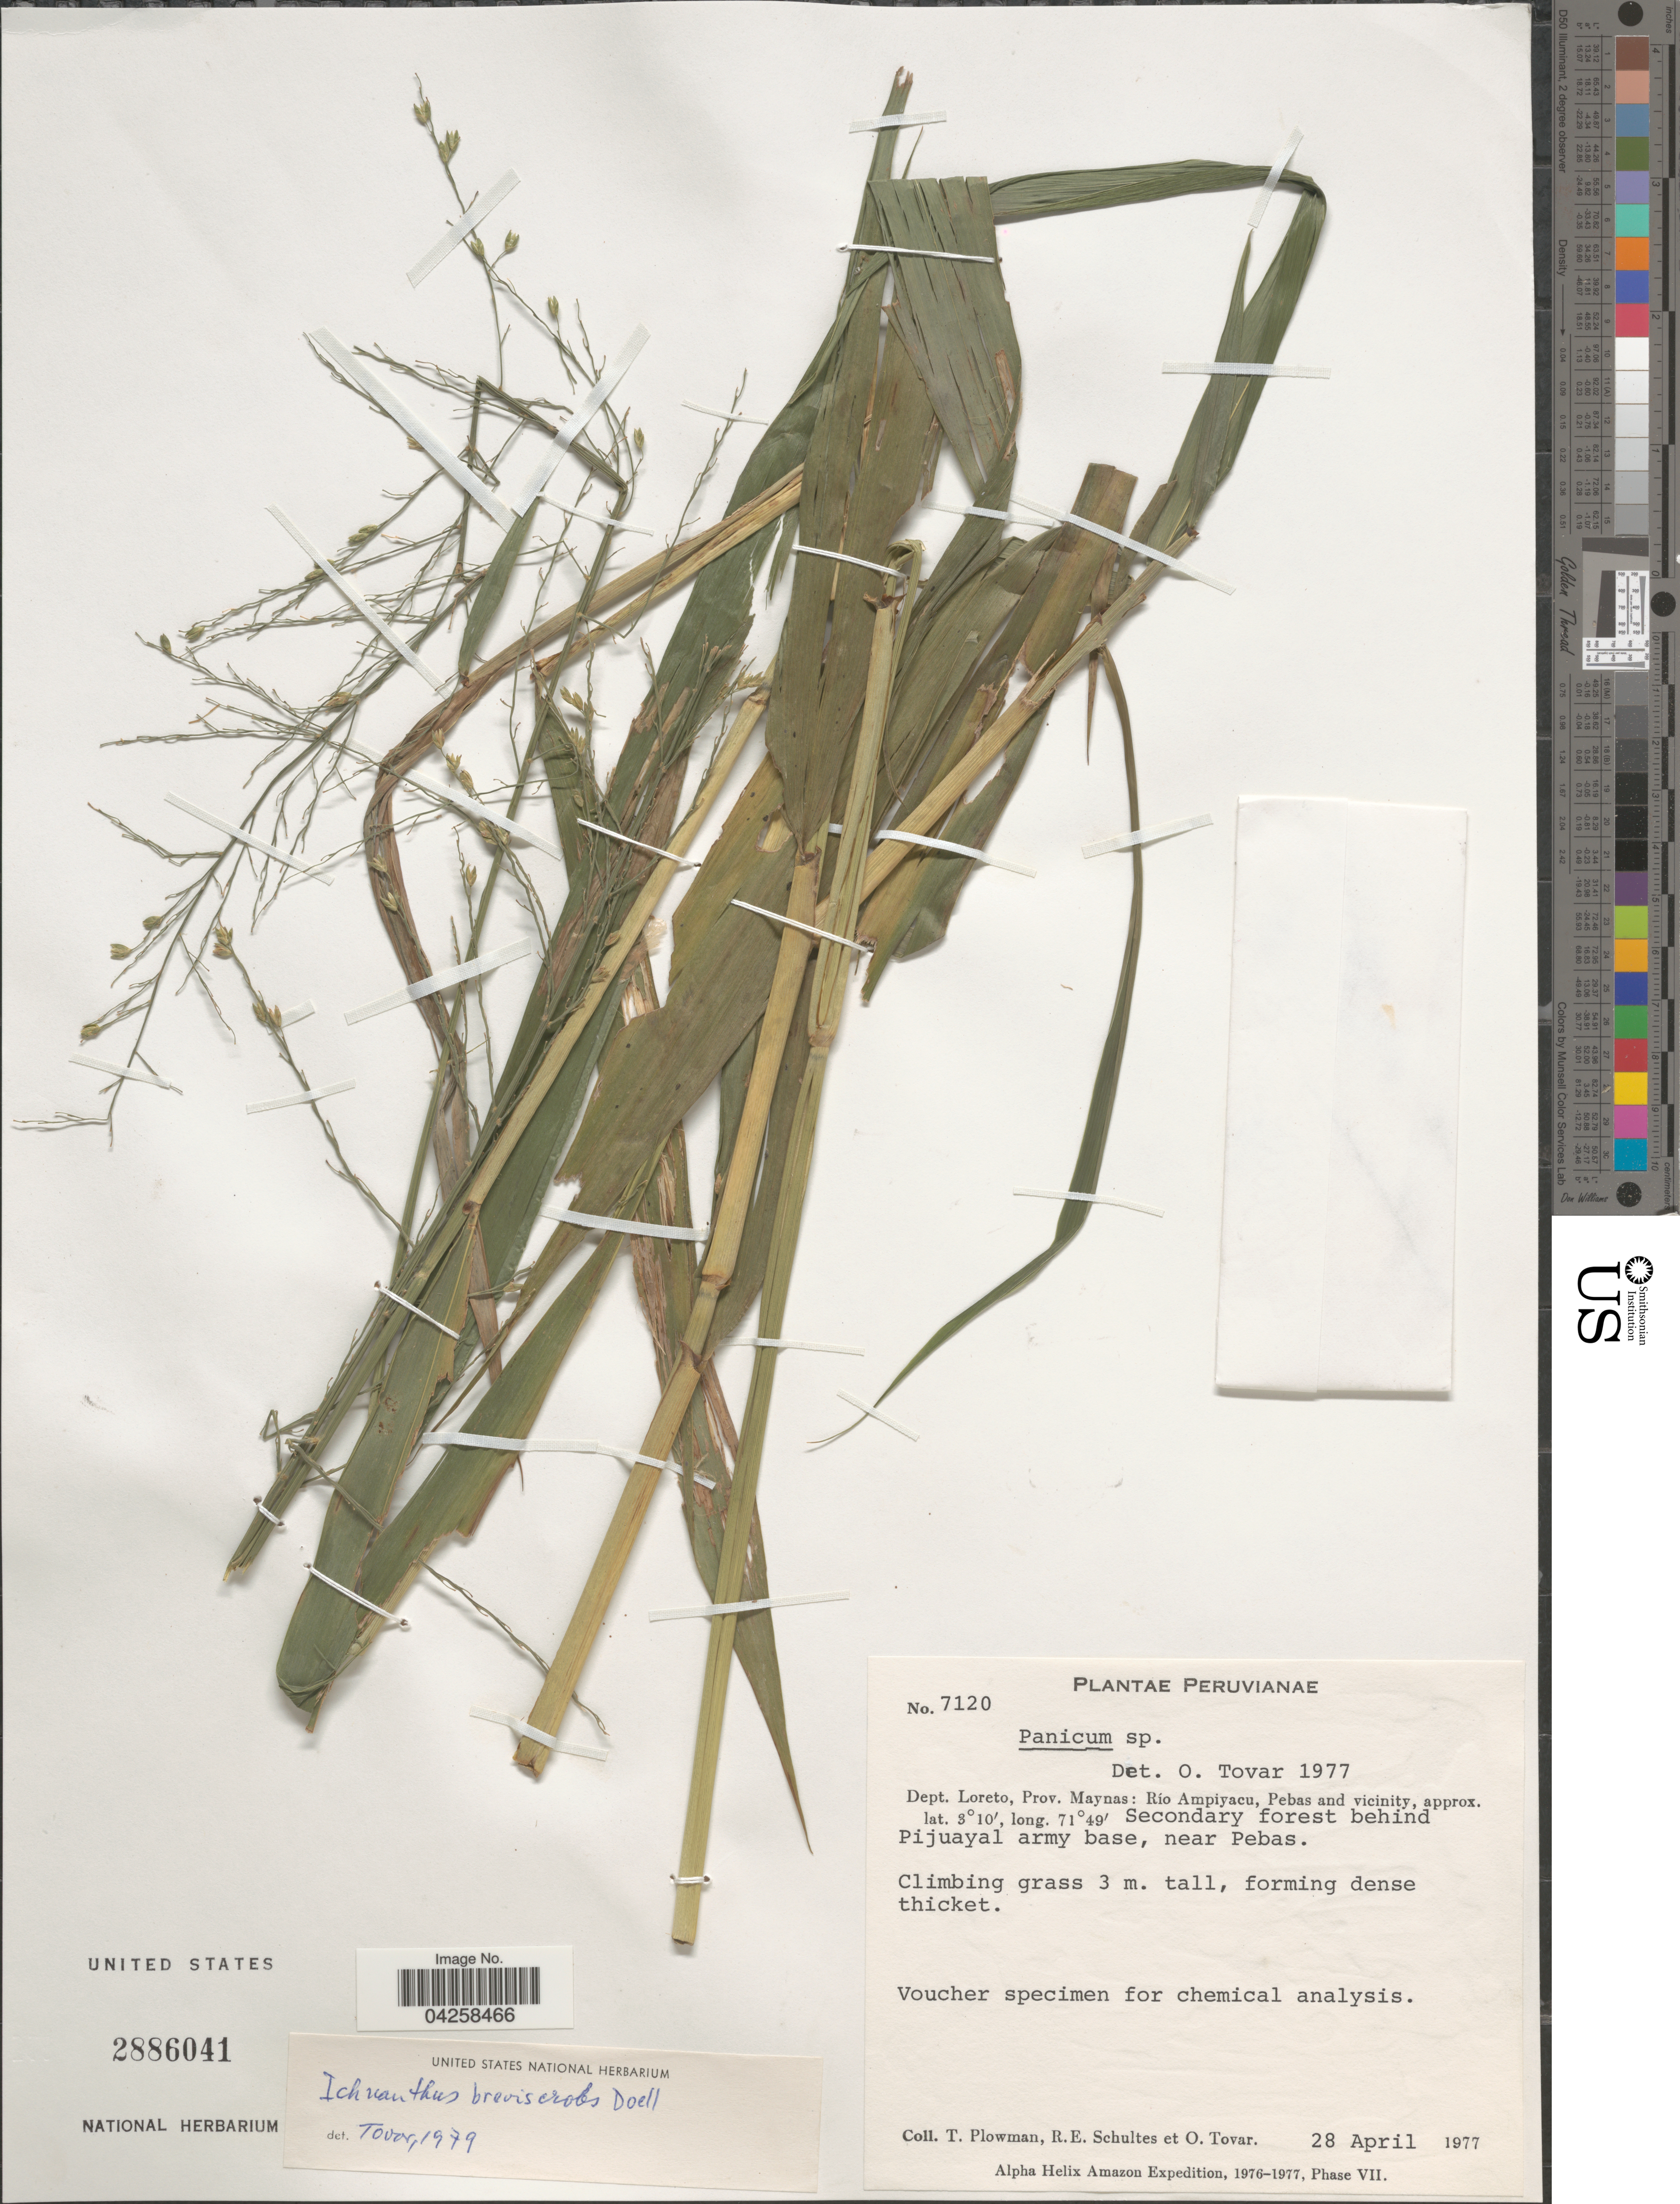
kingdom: Plantae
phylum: Tracheophyta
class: Liliopsida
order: Poales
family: Poaceae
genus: Ichnanthus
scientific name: Ichnanthus breviscrobs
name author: Döll in Mart.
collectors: T. Plowman, R. E. Schultes & Ó. Tovar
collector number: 7120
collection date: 1977-04-28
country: Peru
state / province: Loreto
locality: Dept. Loreto, Prov. Maynas: Rio Ampiyacu, Pebas and vicinity. Secondary forest behind Pijuayal army base, near Pebas. Alpha Helix Amazon Expedition, 1976-1977, Phase VII.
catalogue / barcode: US 2886041